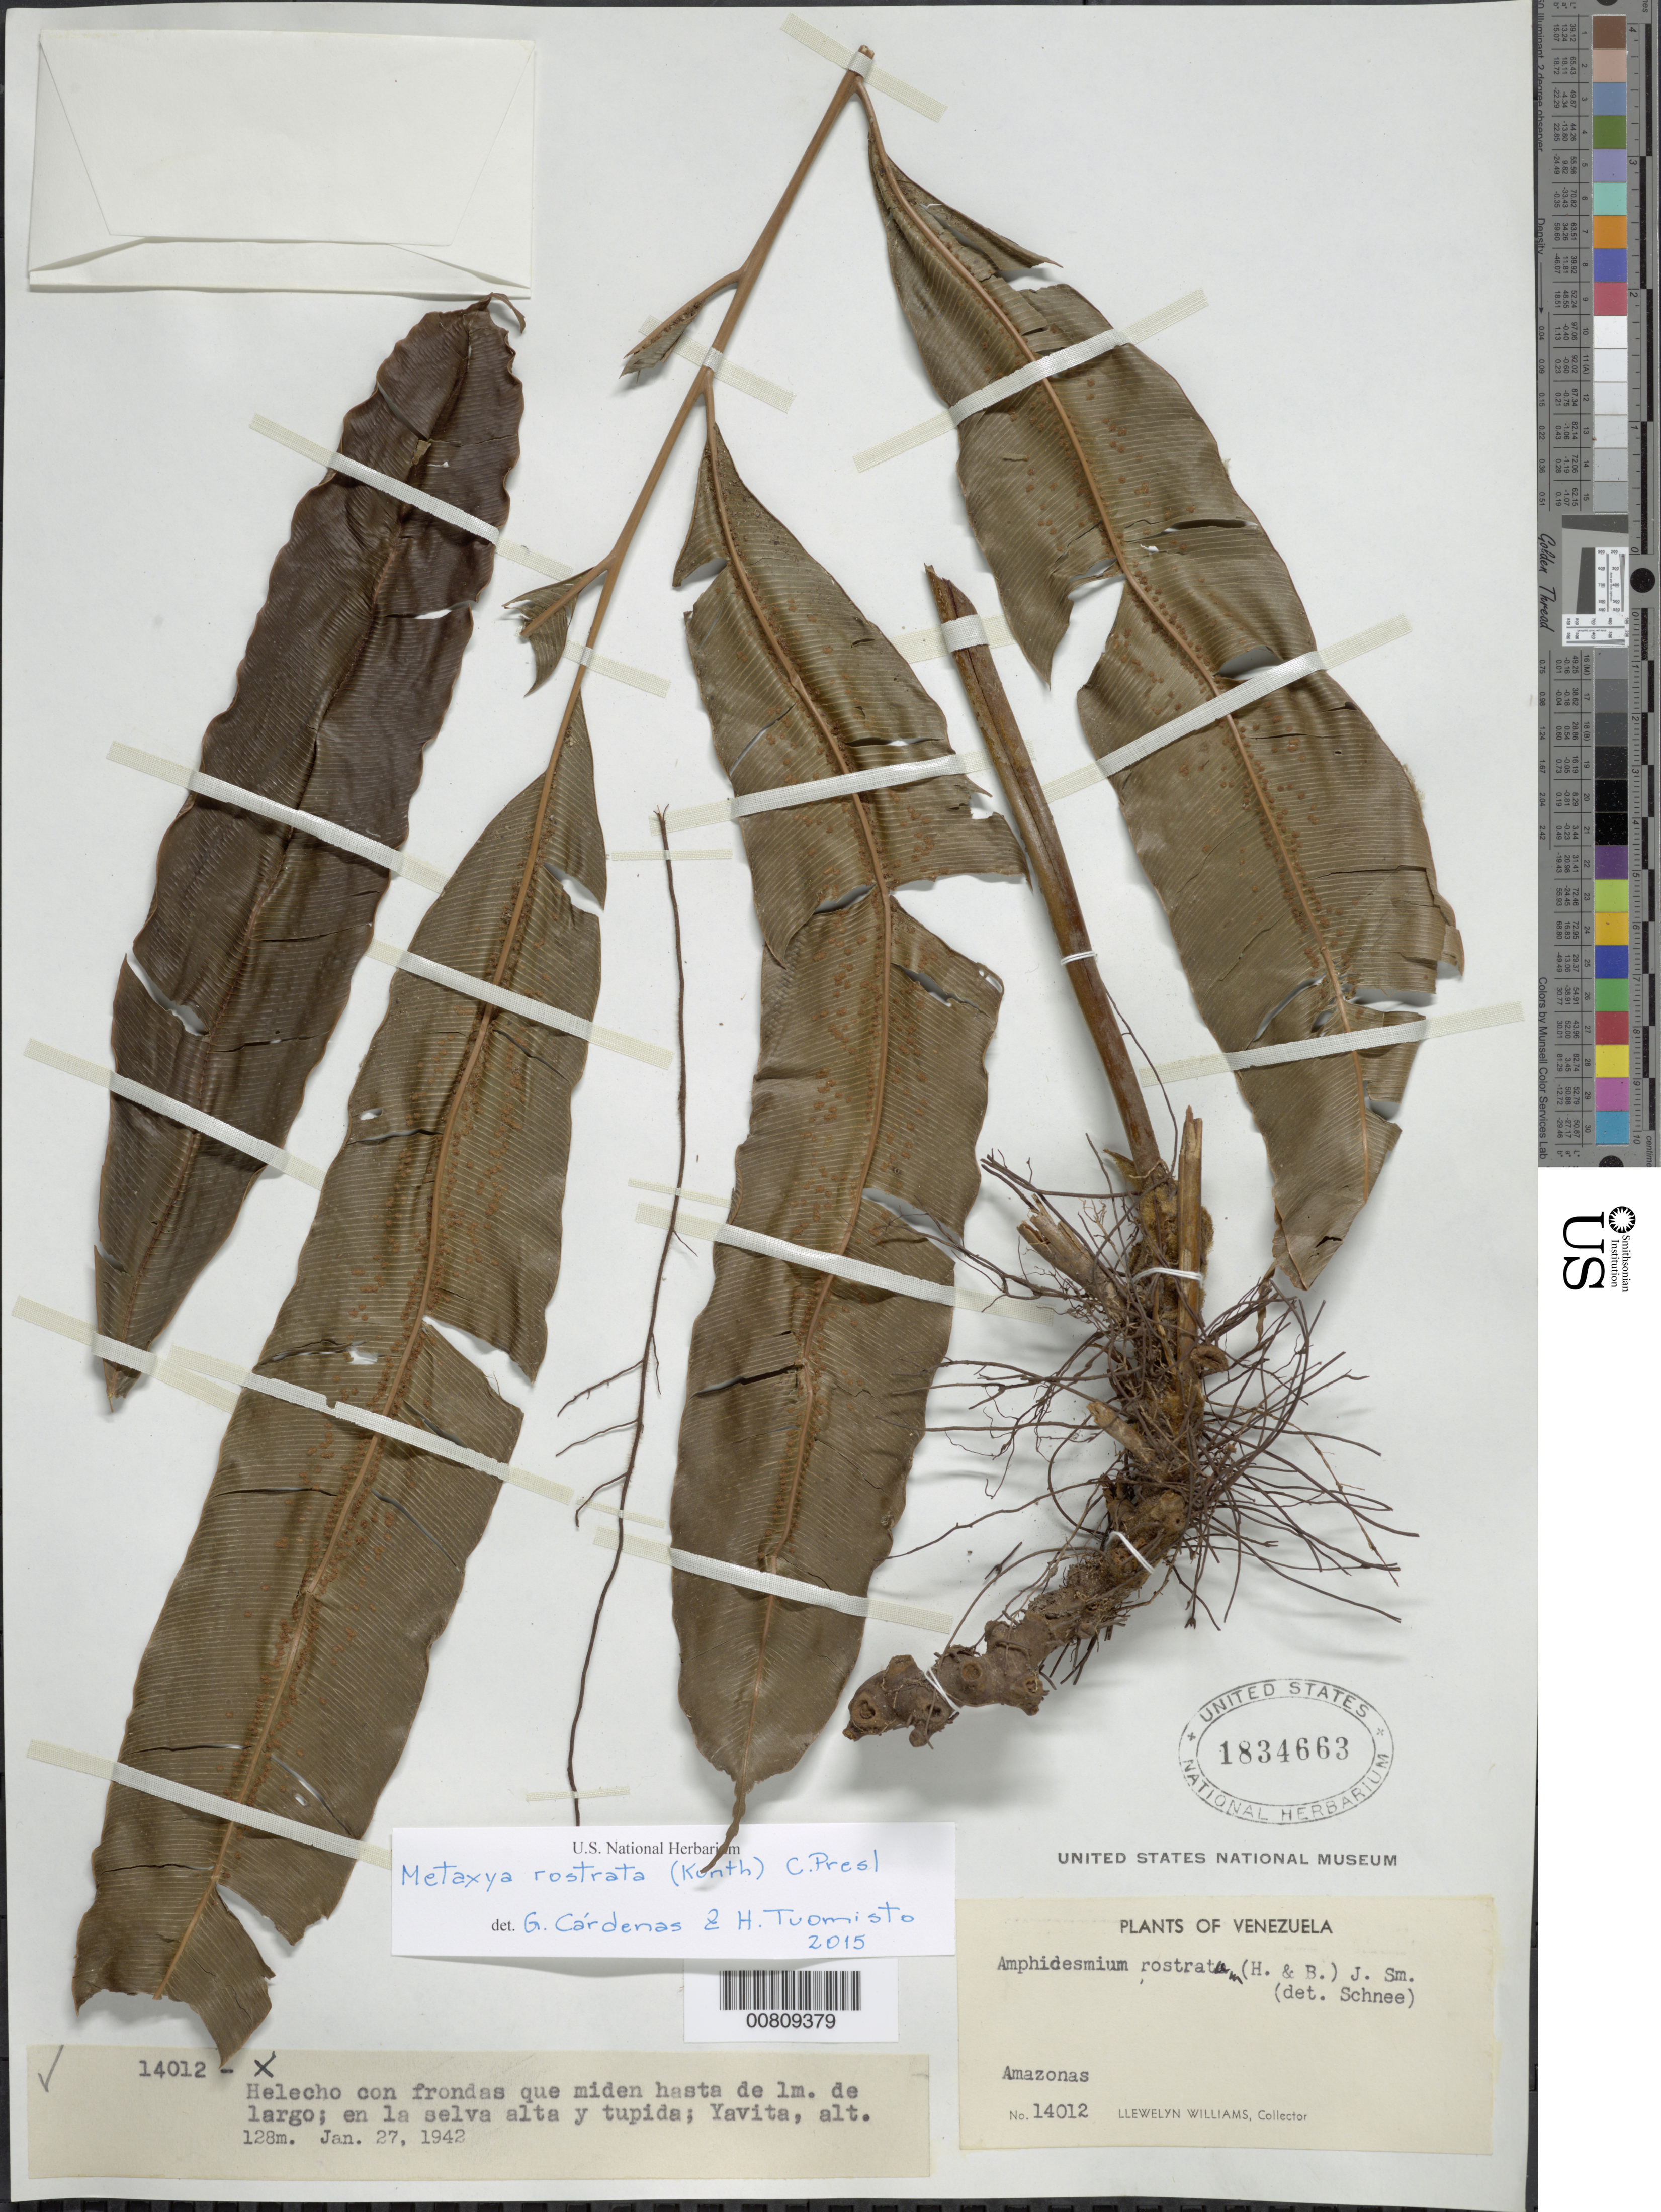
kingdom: Plantae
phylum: Tracheophyta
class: Polypodiopsida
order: Cyatheales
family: Metaxyaceae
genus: Metaxya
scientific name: Metaxya rostrata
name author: (Kunth) C. Presl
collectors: Ll. Williams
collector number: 14012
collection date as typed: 27-Jan-42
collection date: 1942-01-27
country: Venezuela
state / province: Amazonas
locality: Yavita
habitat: High dense forest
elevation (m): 128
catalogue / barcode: US 1834663